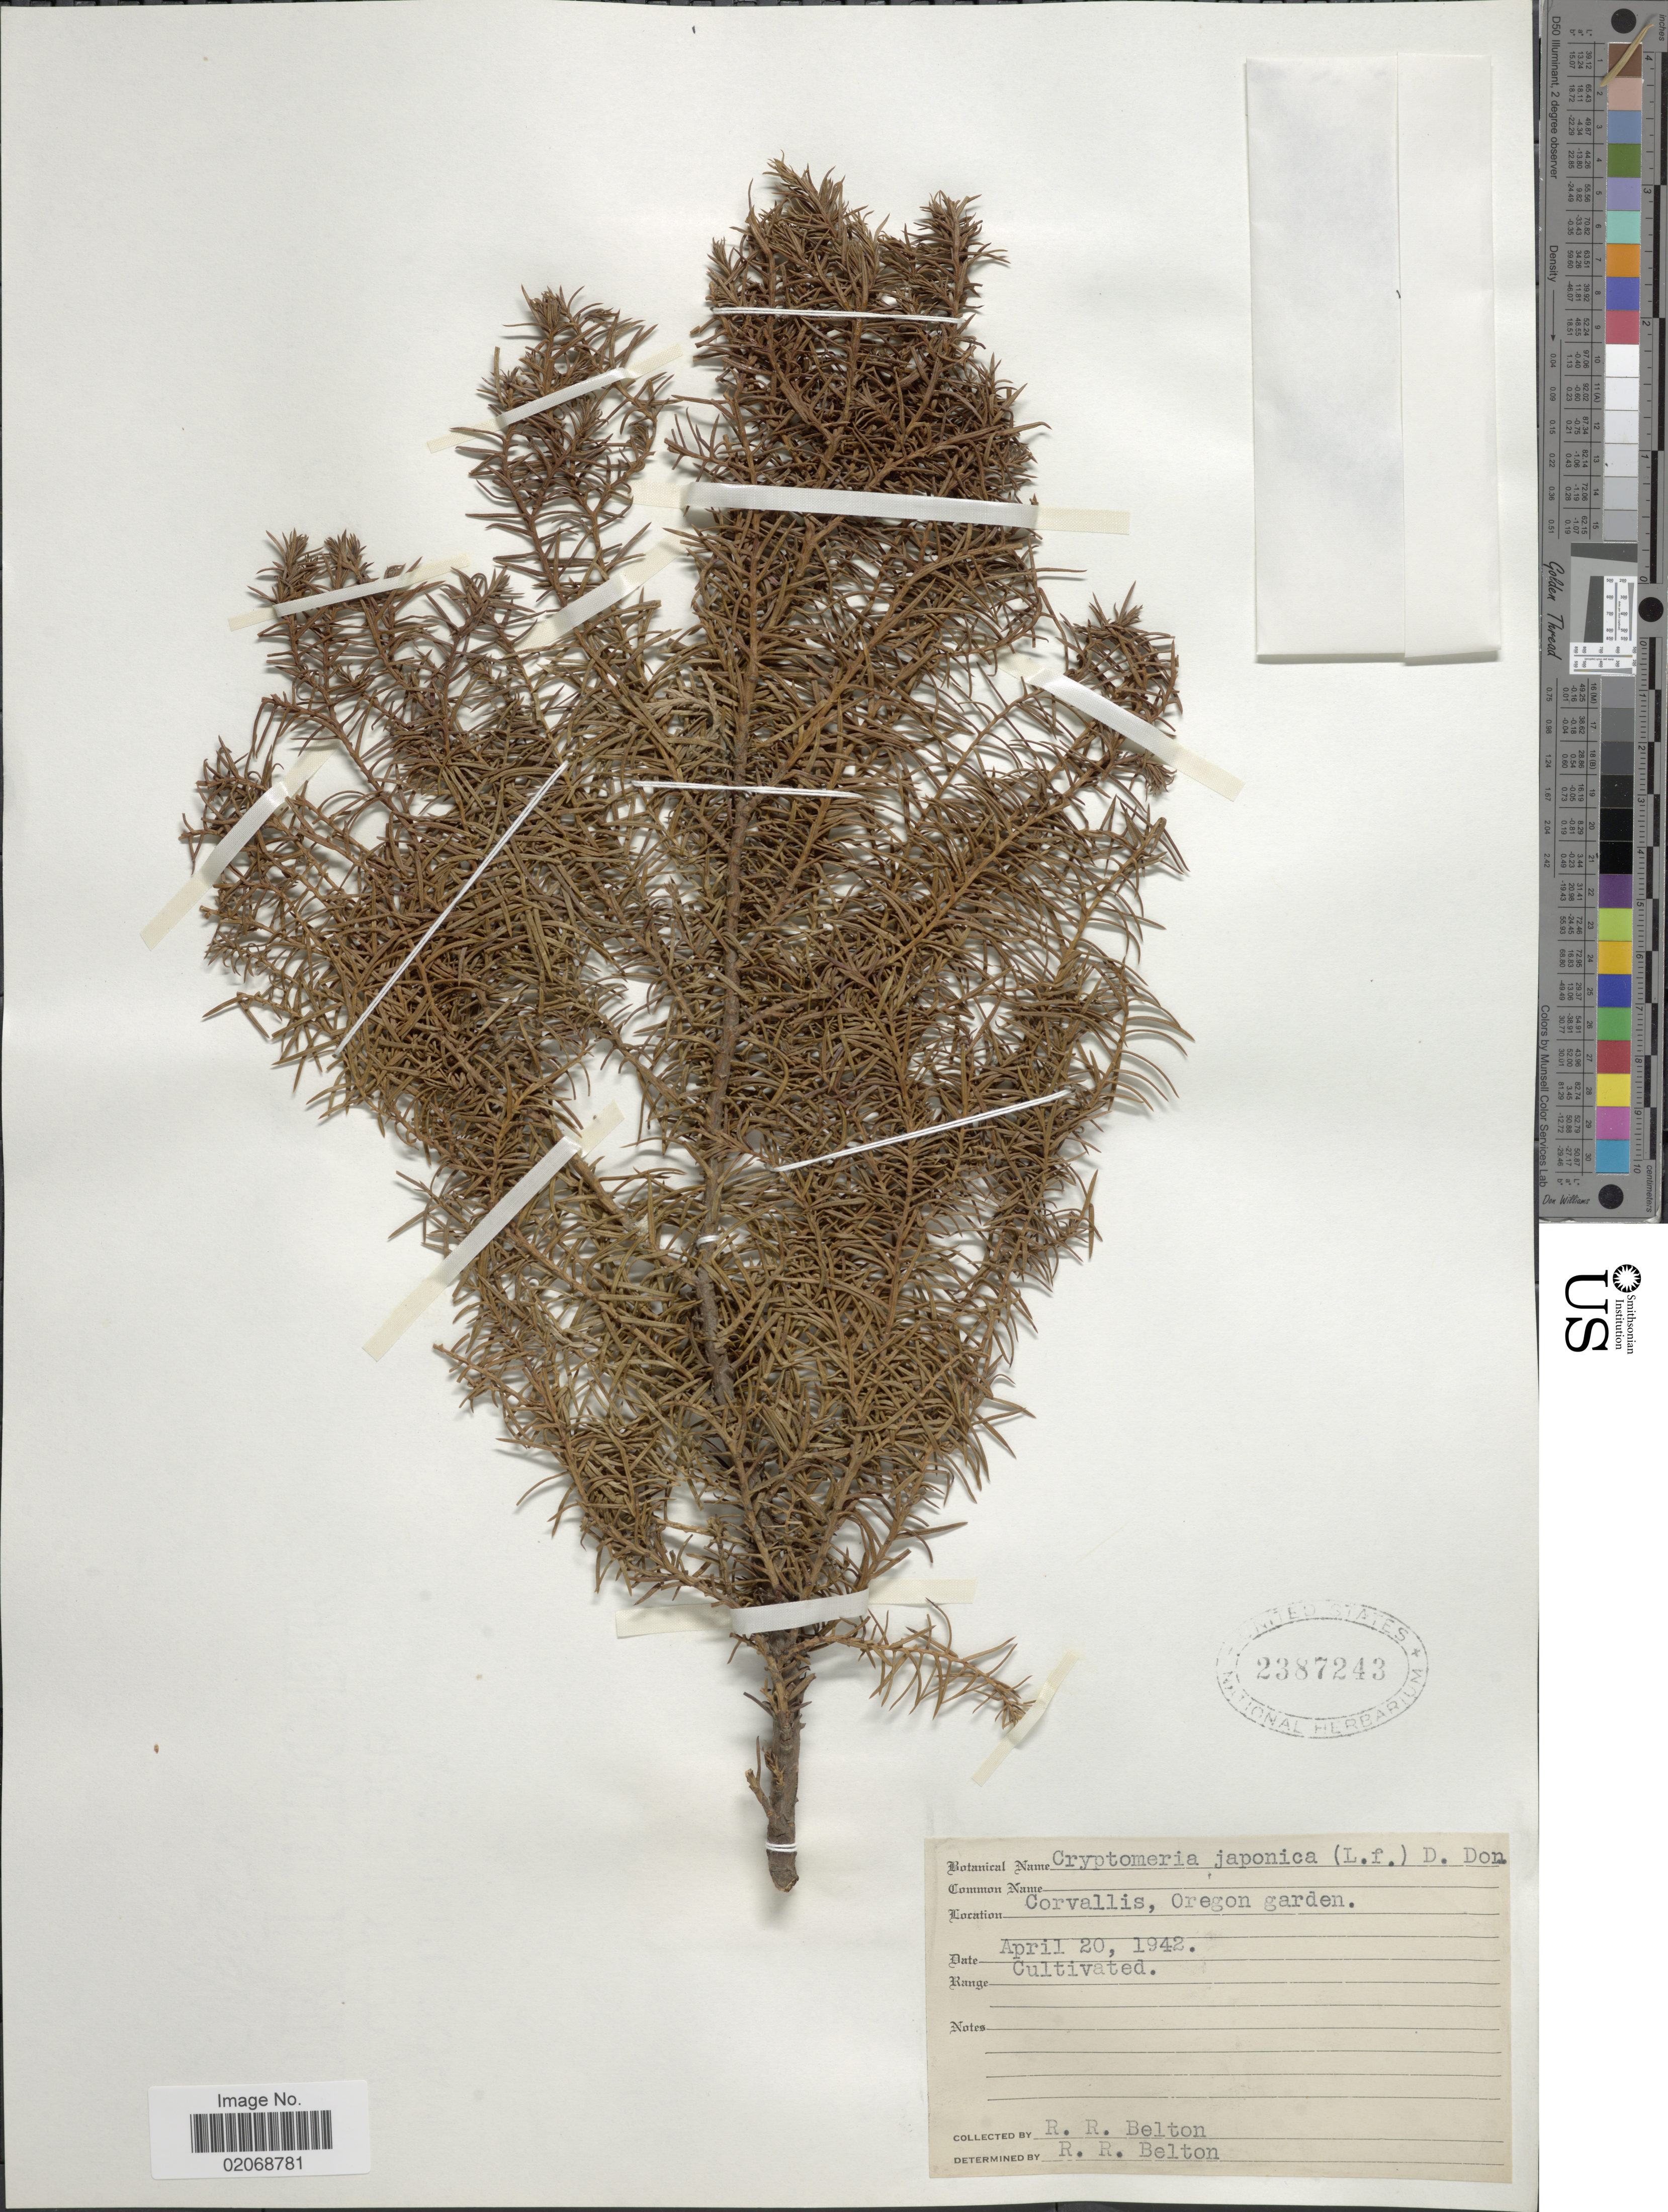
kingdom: Plantae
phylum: Tracheophyta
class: Pinopsida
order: Pinales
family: Cupressaceae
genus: Cryptomeria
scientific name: Cryptomeria japonica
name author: (Thunb. ex L. f.) D. Don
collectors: R. Belton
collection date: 1942-04-20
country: United States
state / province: Oregon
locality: Corvallis, Oregon Garden, Cultivated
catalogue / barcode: US 2387243